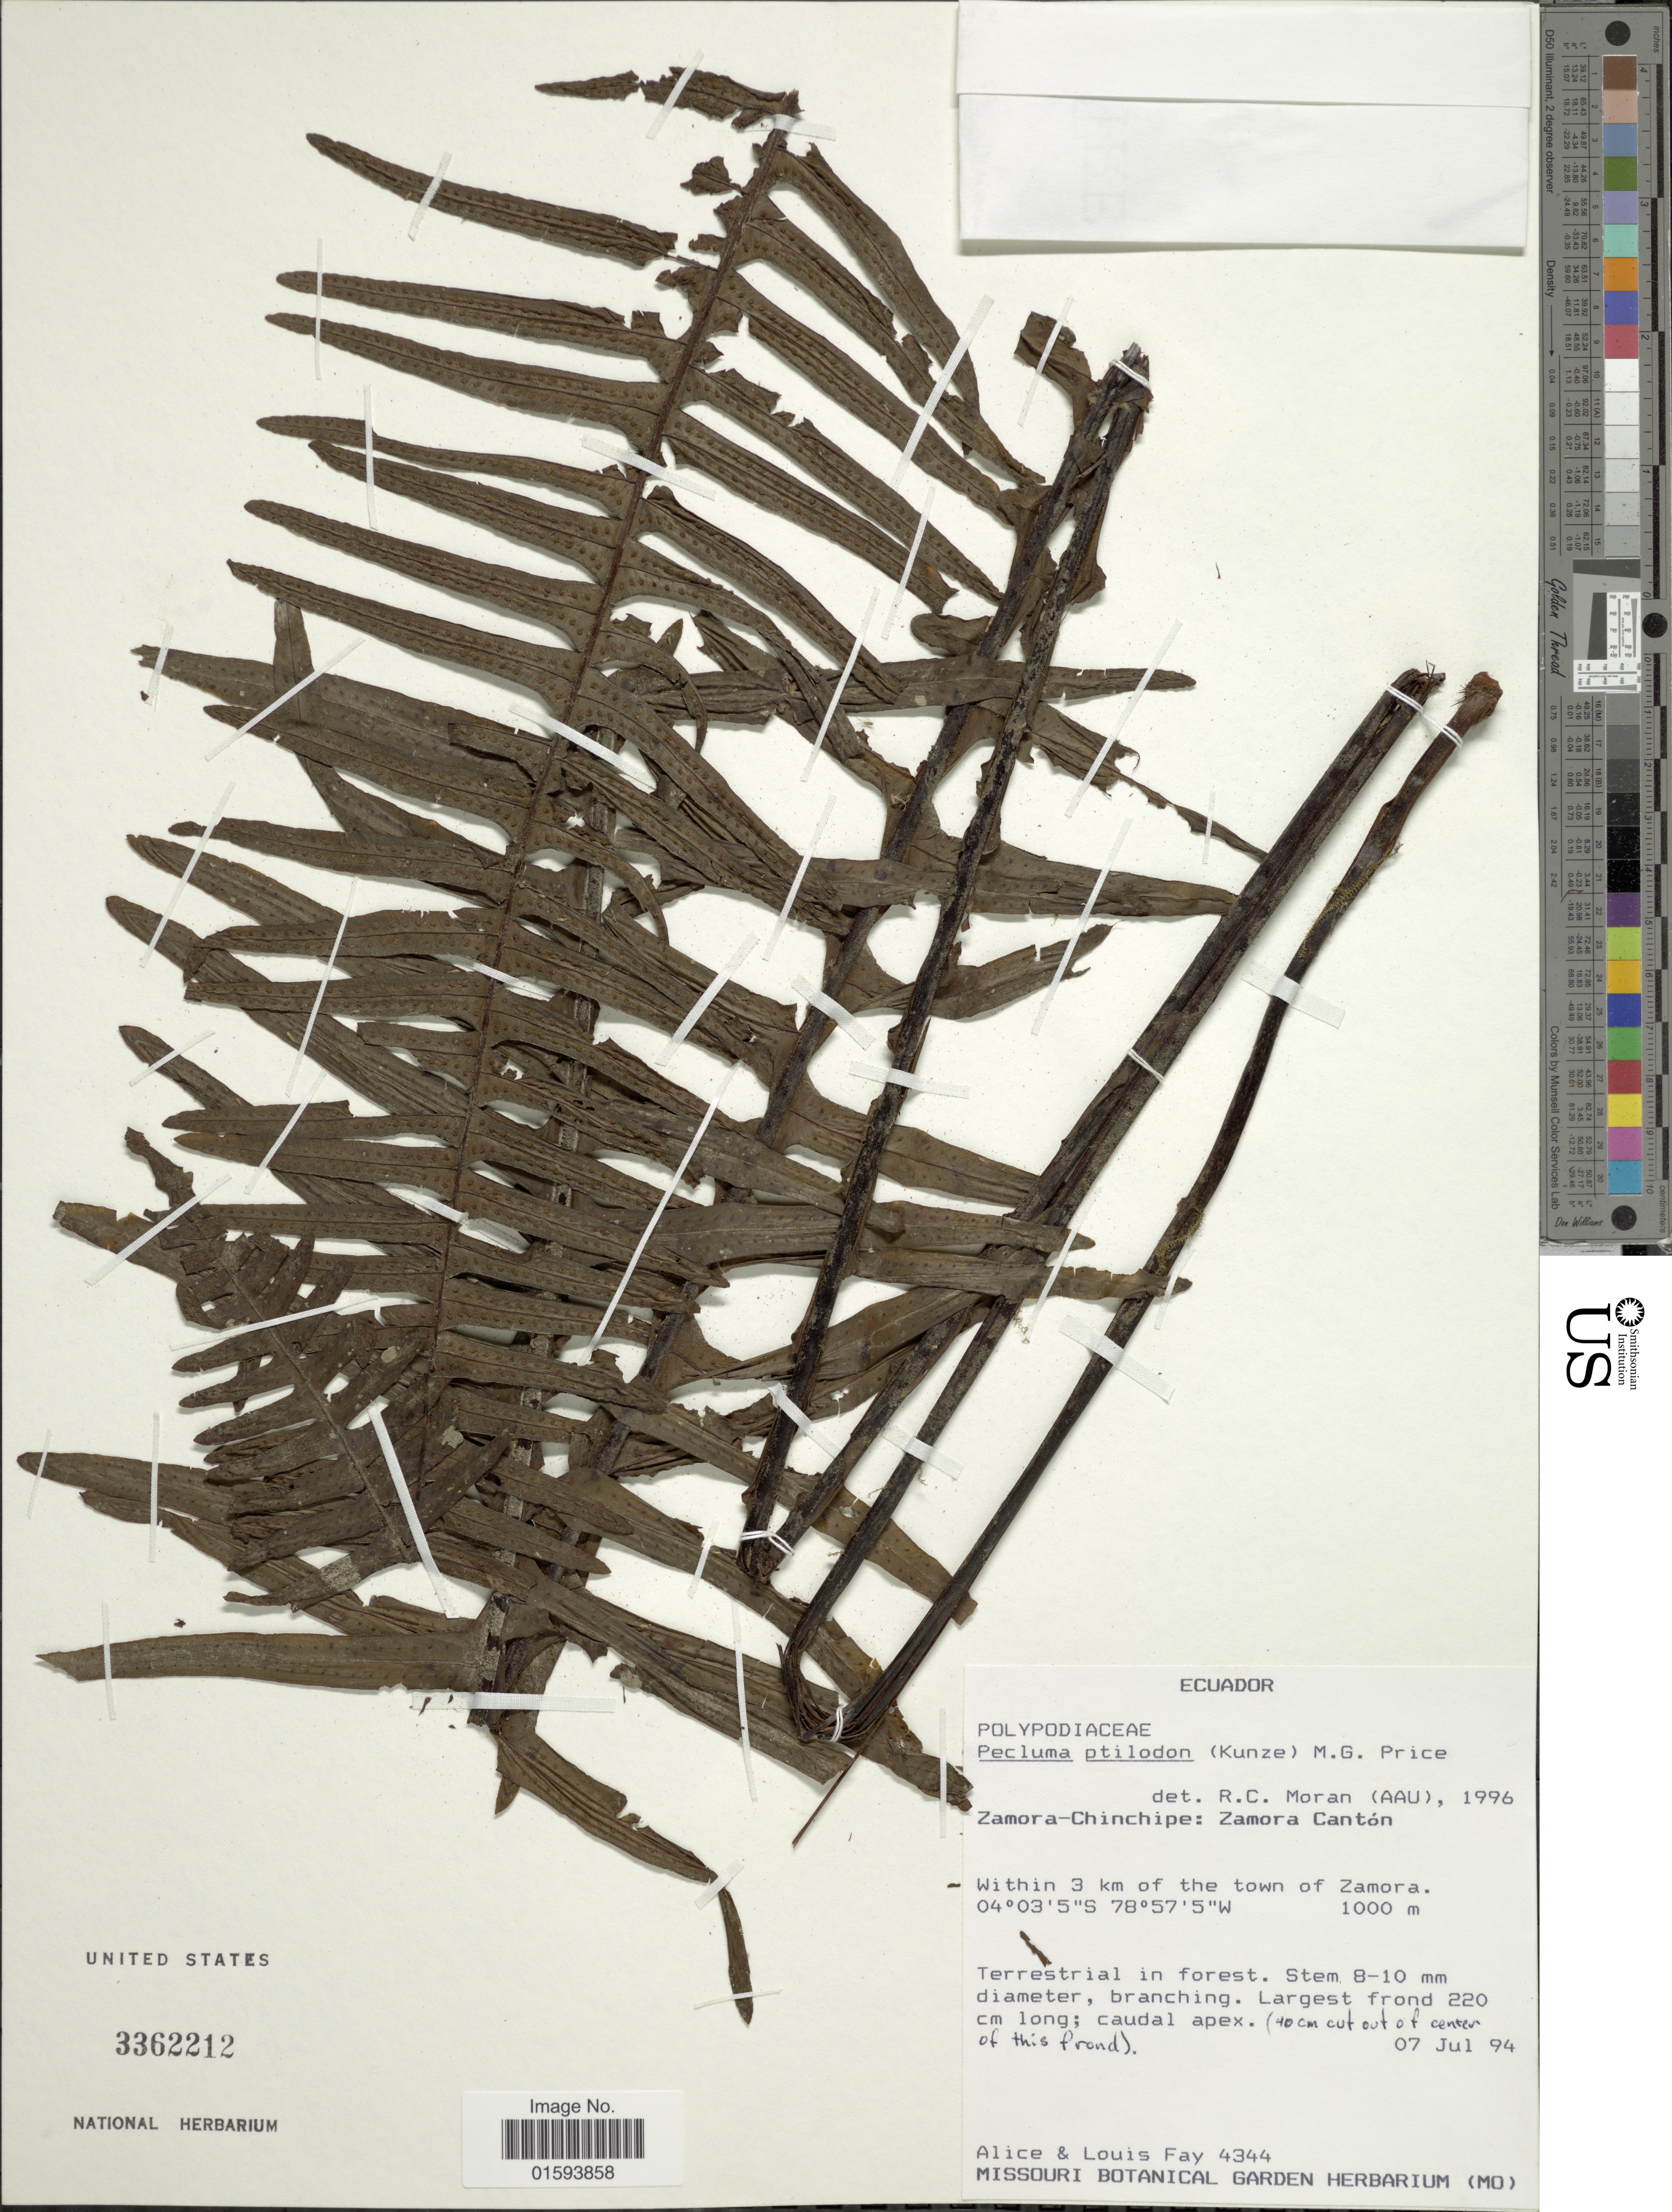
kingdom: Plantae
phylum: Tracheophyta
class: Polypodiopsida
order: Polypodiales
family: Polypodiaceae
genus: Pecluma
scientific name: Pecluma ptilodos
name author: (Kunze) Price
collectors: A. Fay & L. Fay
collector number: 4344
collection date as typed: Transcribed d/m/y: 7/7/94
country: Ecuador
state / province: Zamora-Chinchipe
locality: Zamora Canton, Within 3 km of the town of zamora.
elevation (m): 1000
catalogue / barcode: US 3362212